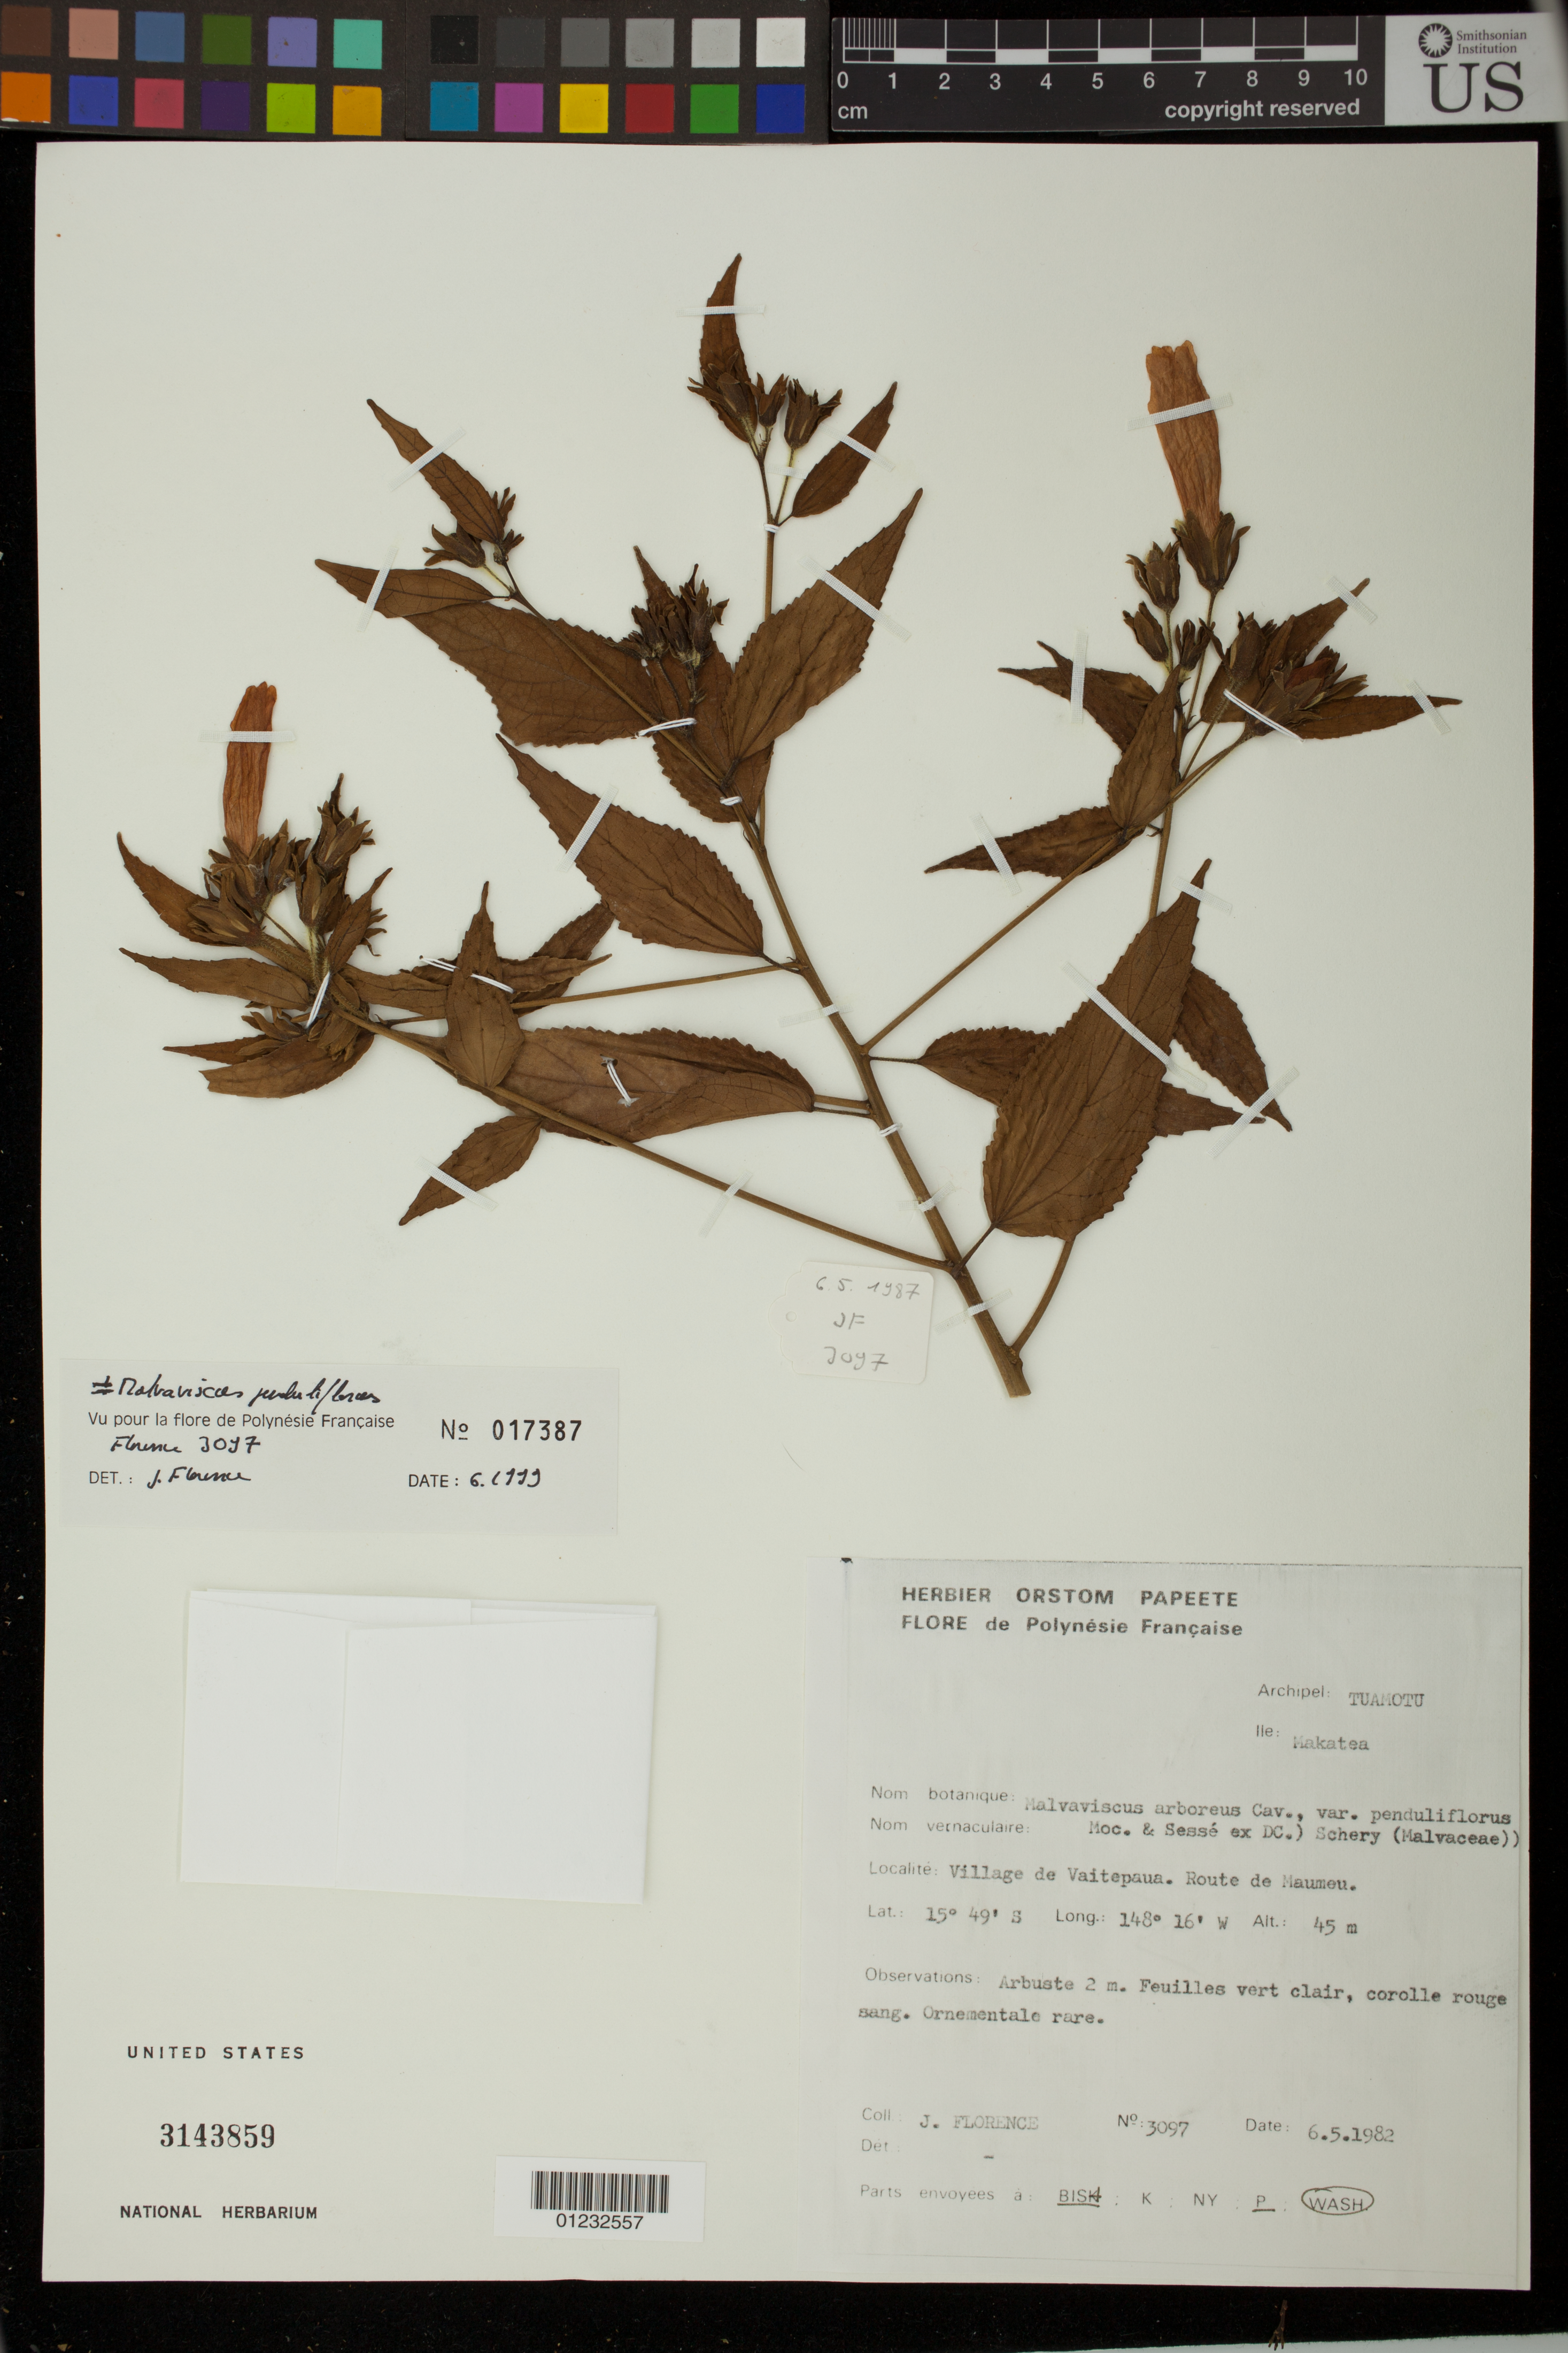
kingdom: Plantae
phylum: Tracheophyta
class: Magnoliopsida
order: Malvales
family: Malvaceae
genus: Malvaviscus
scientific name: Malvaviscus penduliflorus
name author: DC.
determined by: Florence, J.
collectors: J. Florence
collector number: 3097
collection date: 1982-05-06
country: French Polynesia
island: Makatea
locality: Village de Vaitepaua. Route de Maumeu.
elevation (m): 45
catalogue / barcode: US 3143859